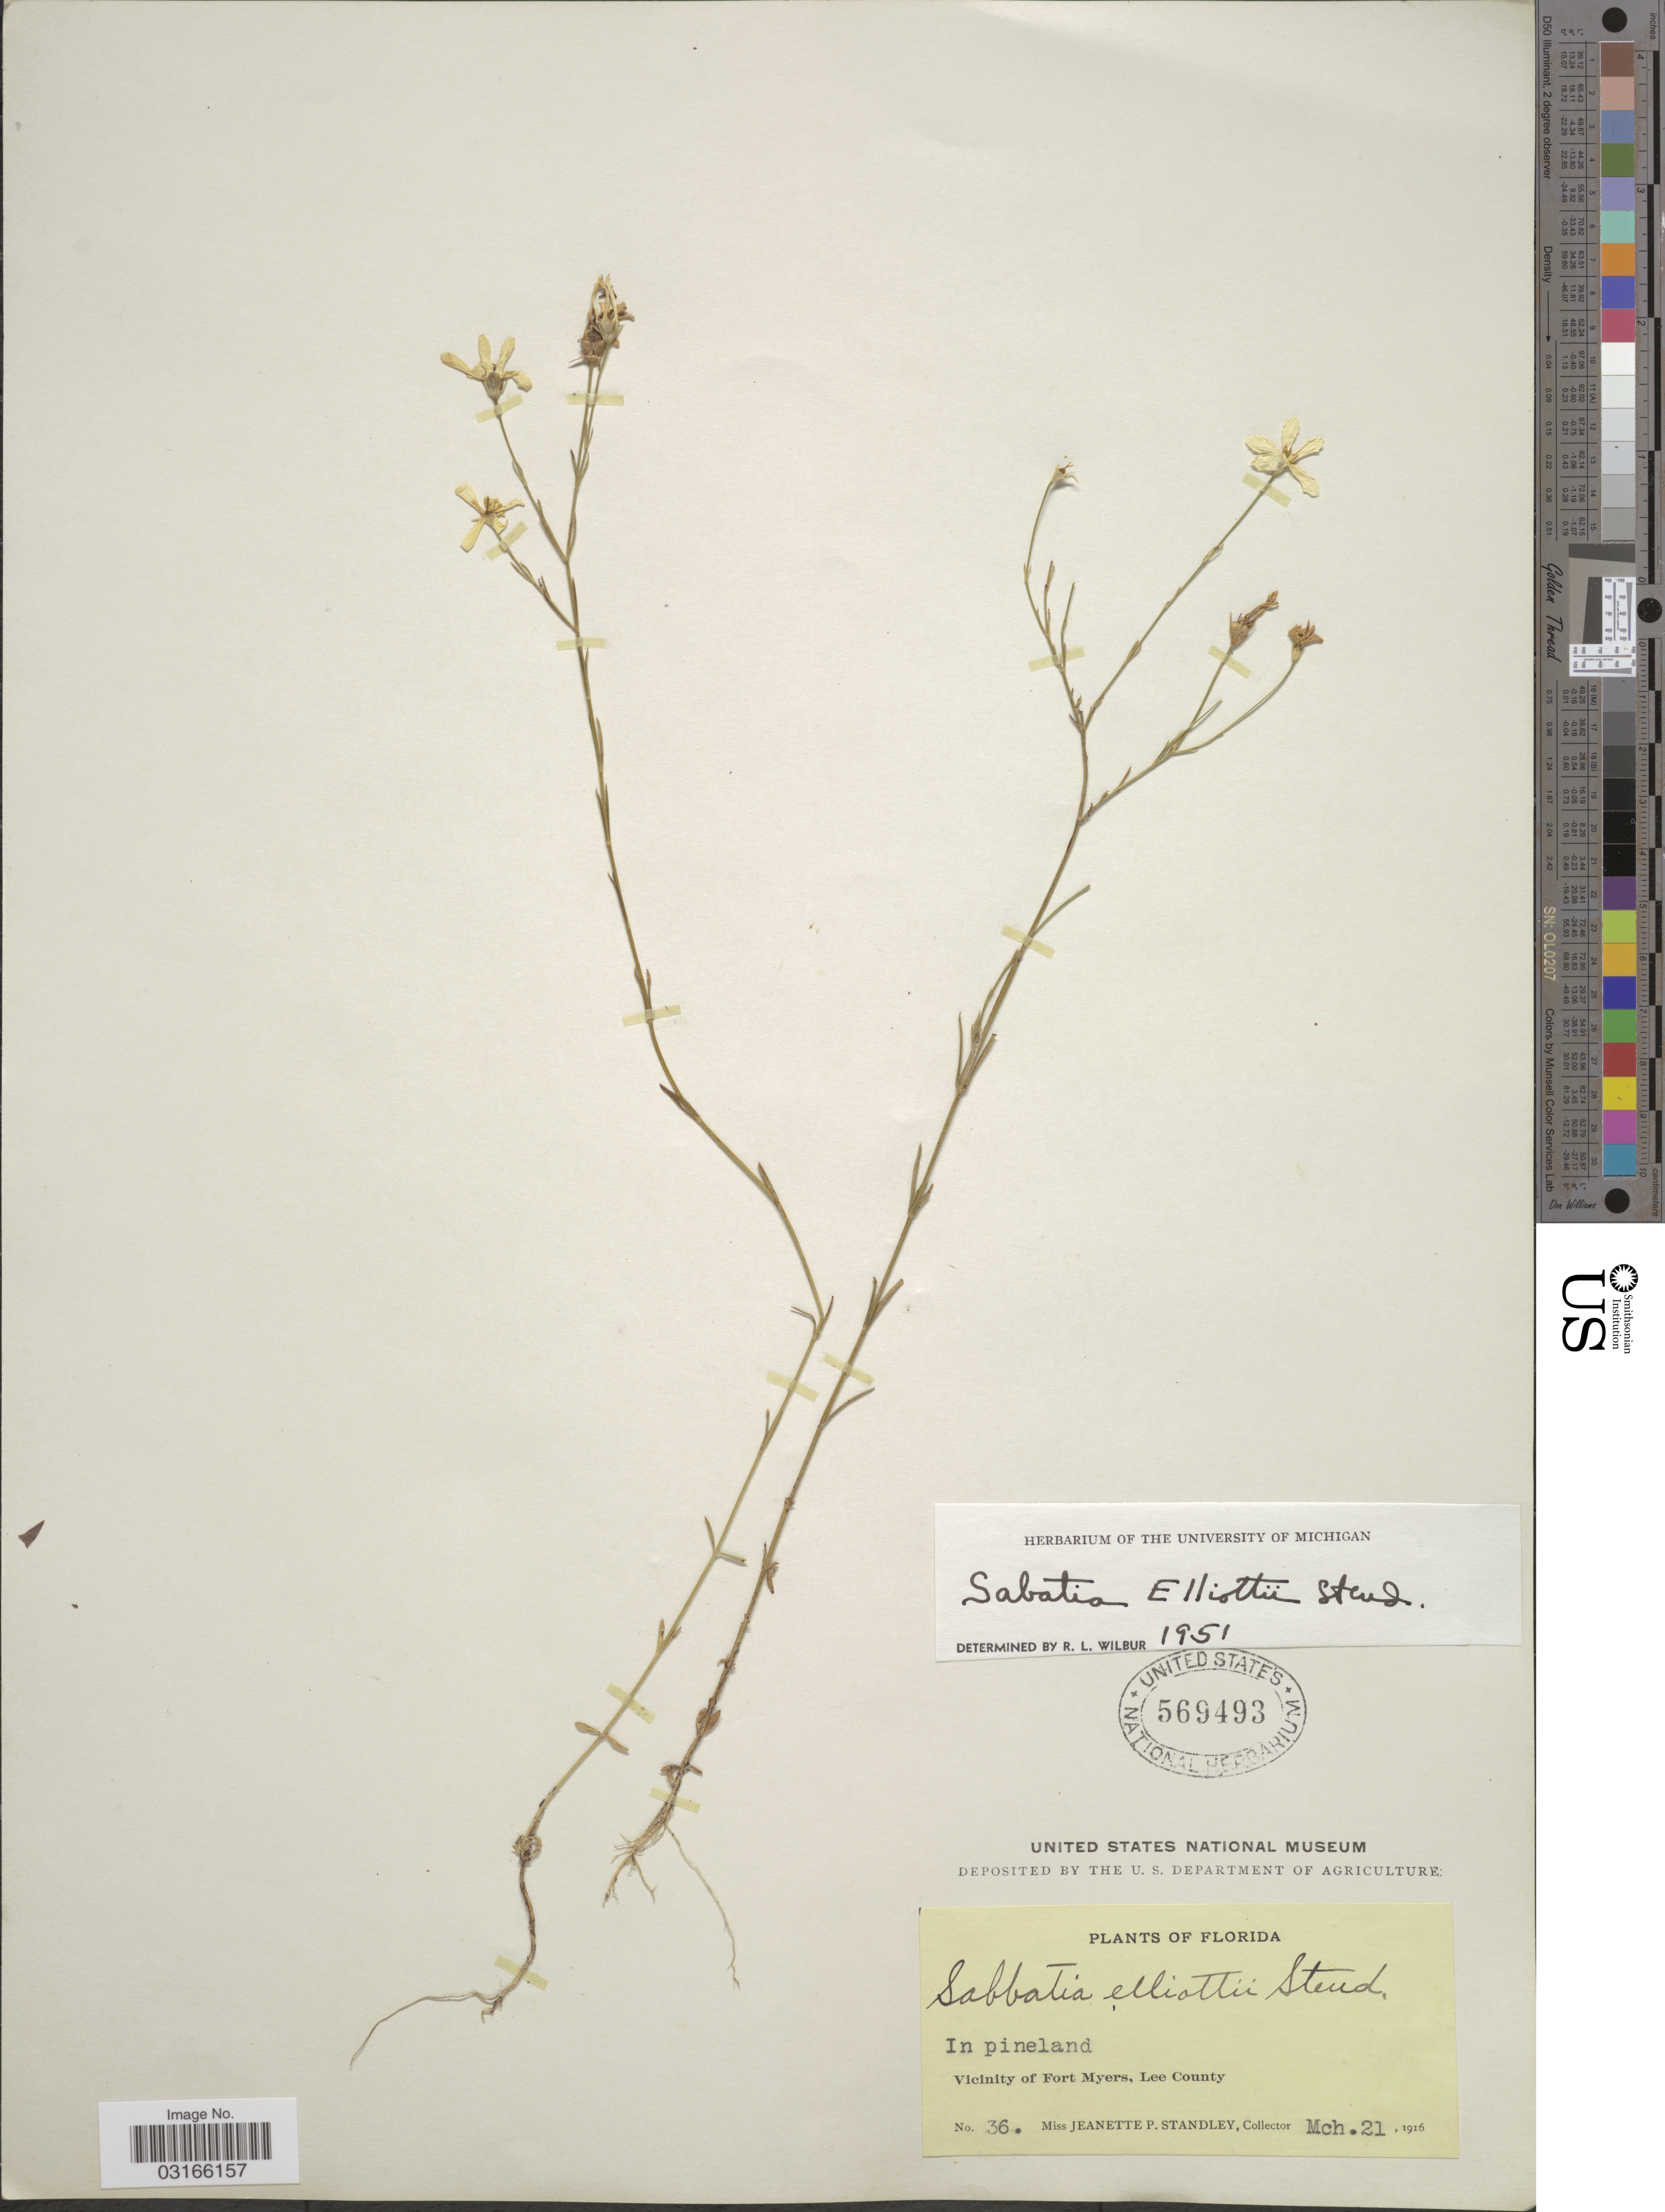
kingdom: Plantae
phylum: Tracheophyta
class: Magnoliopsida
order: Gentianales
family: Gentianaceae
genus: Sabatia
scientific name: Sabatia brevifolia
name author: Raf.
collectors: J. P. Standley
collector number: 36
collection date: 1916-03-21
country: United States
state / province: Florida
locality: In pineland, Vicinity of Fort Myers, Lee County.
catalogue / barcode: US 569493